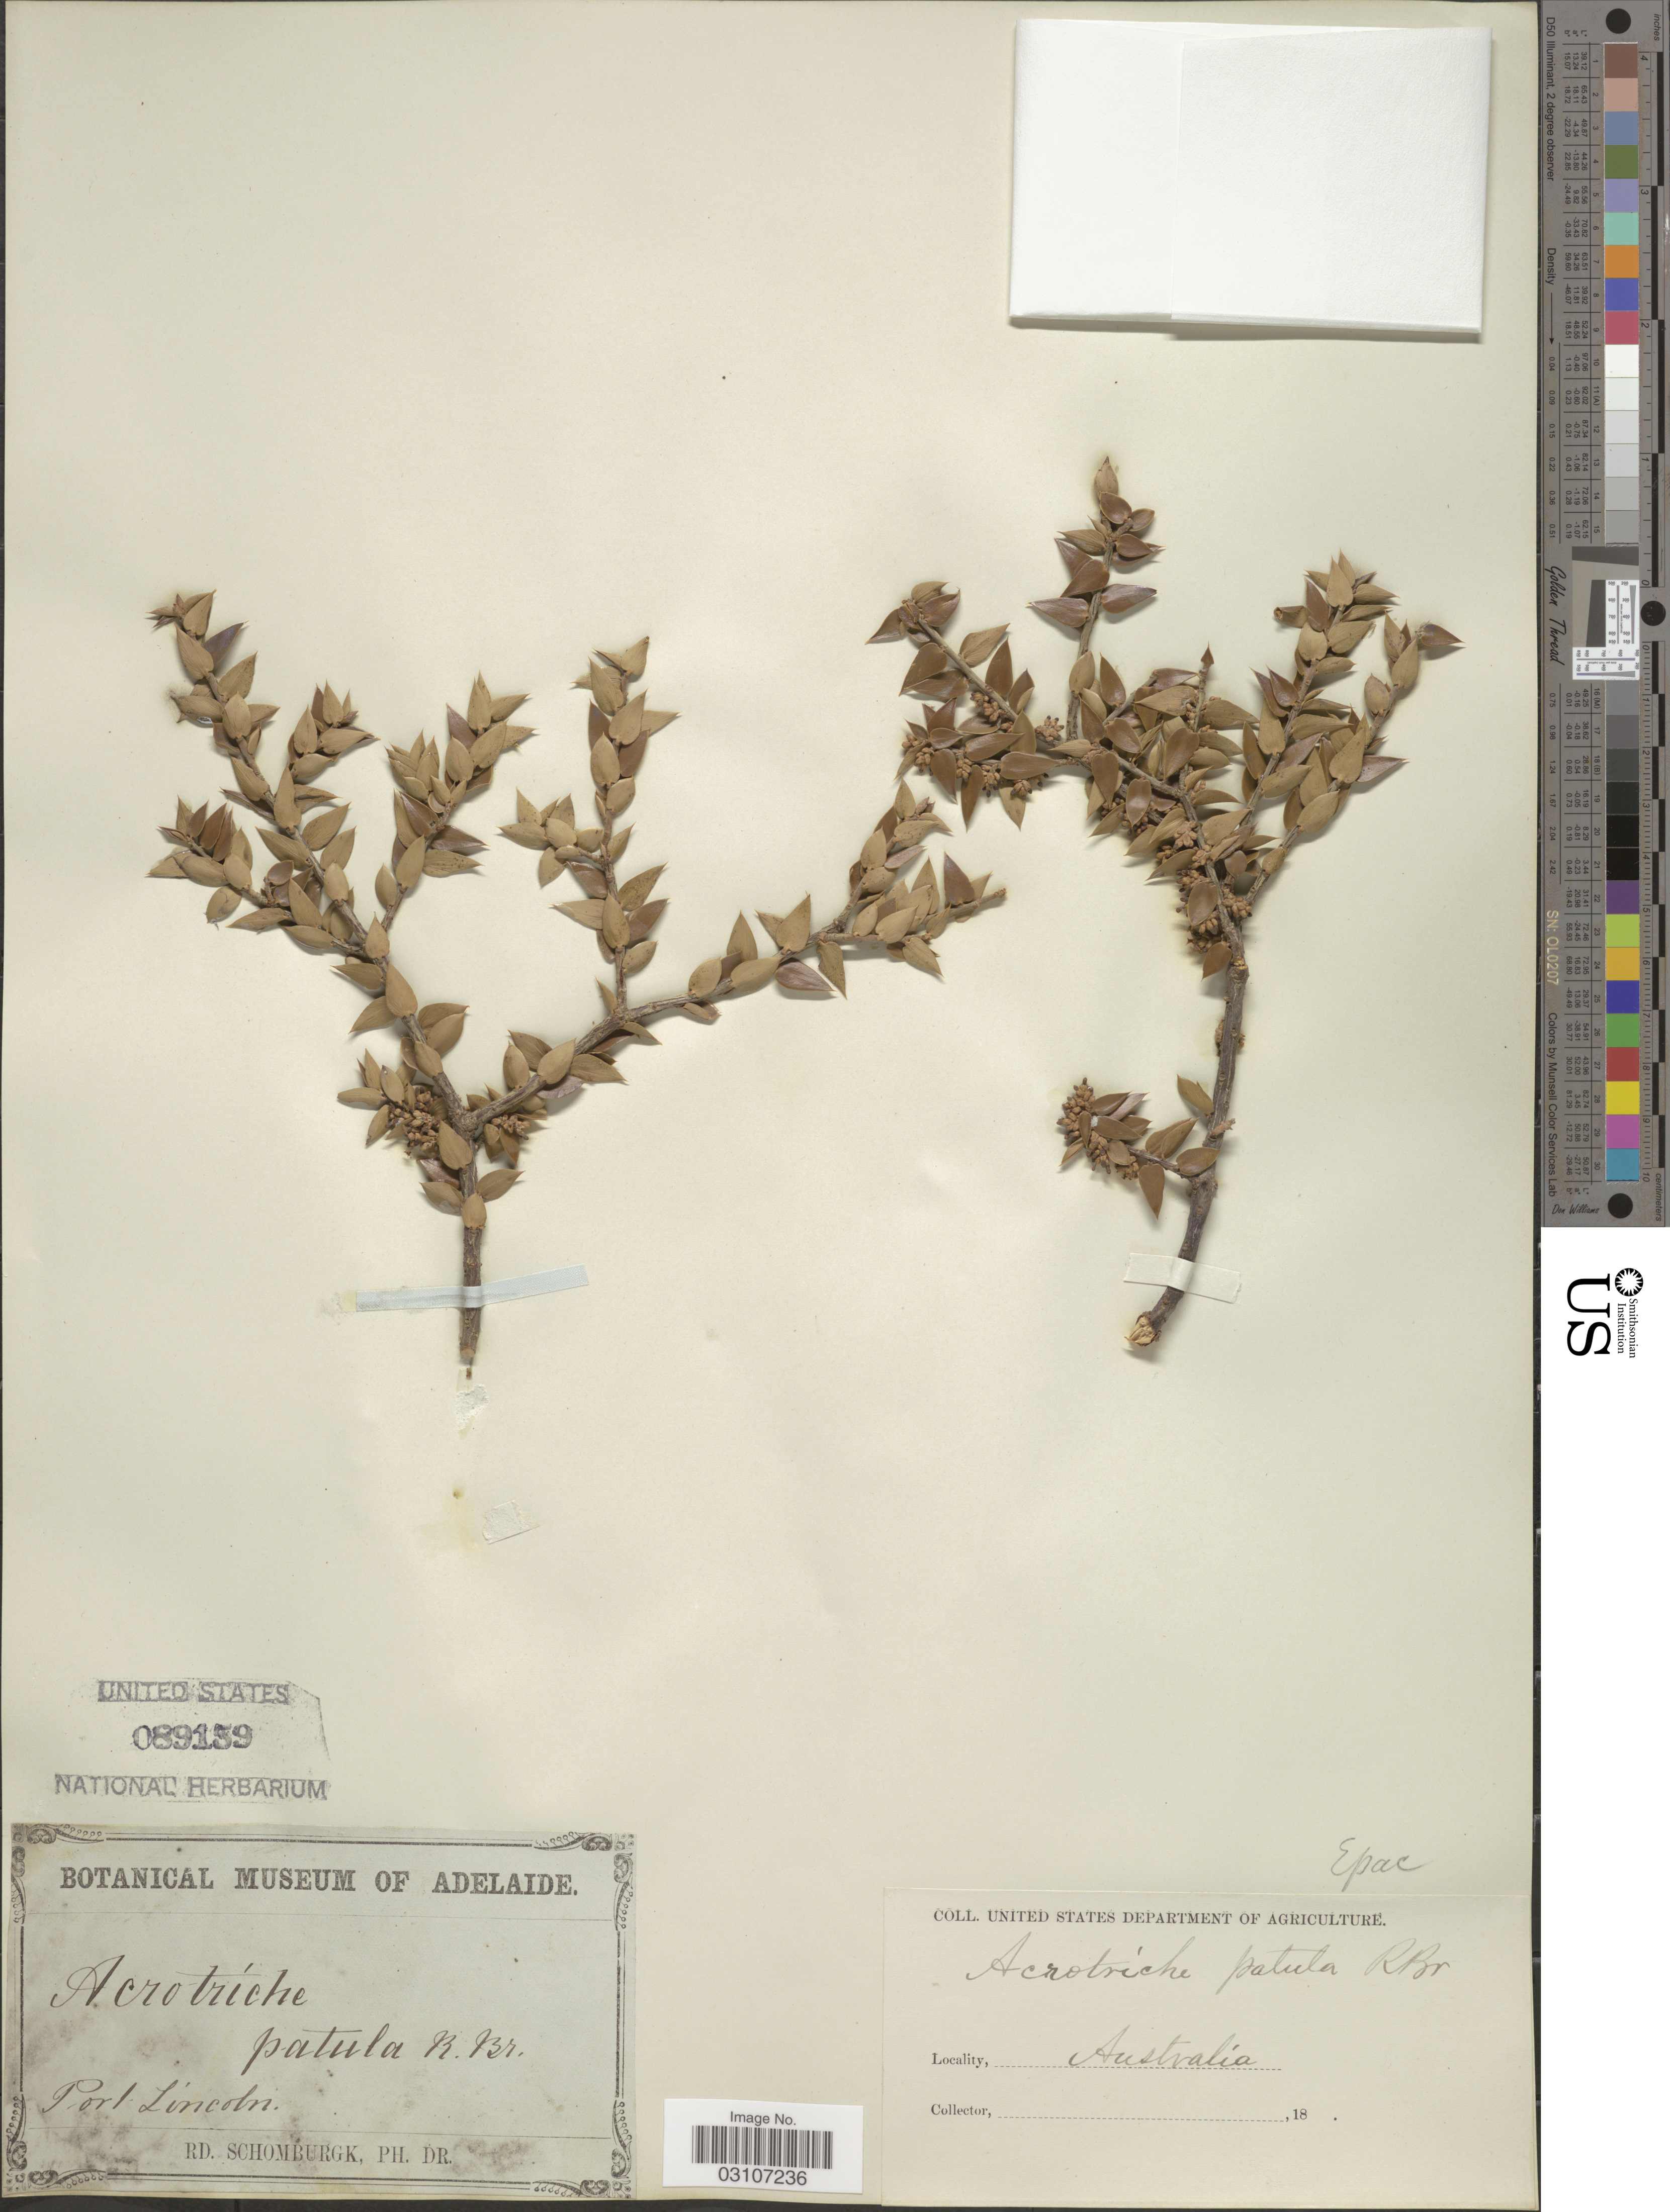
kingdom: Plantae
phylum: Tracheophyta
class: Magnoliopsida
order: Ericales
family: Ericaceae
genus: Acrotriche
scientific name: Acrotriche patula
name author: R. Br.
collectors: M. R. Schomburgk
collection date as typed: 18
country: Australia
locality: Port Lincoln.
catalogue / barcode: US 89159